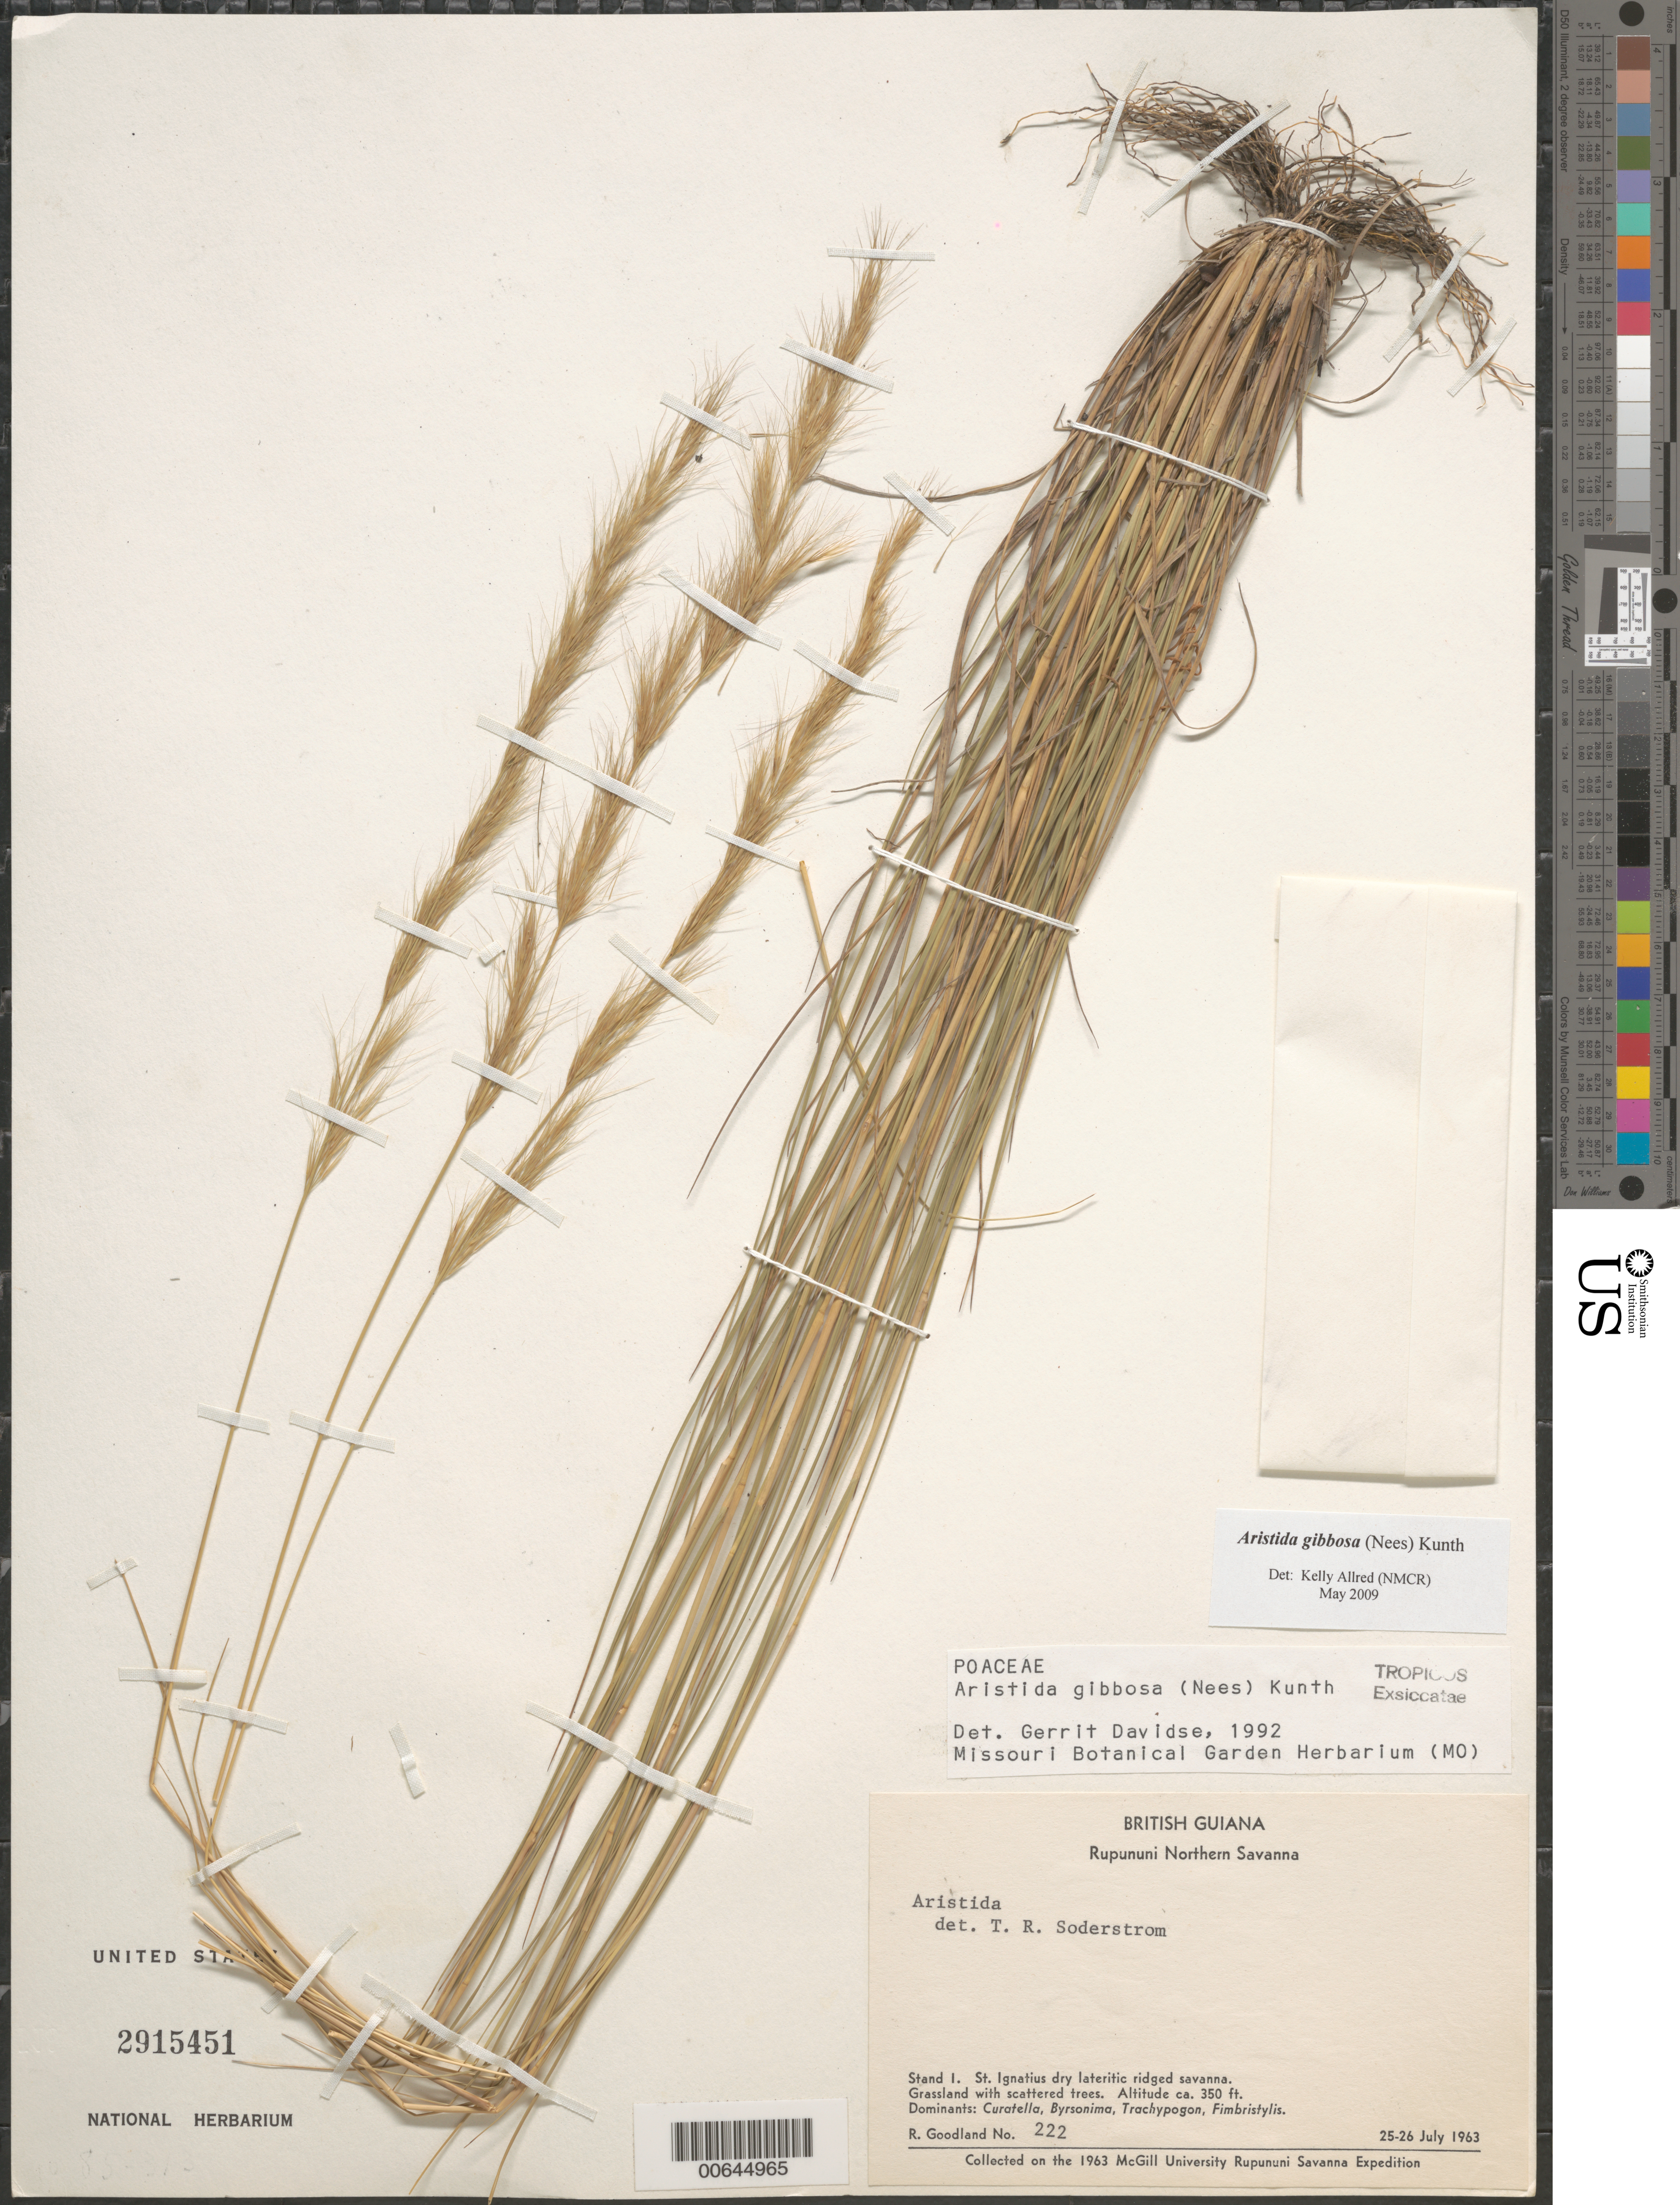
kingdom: Plantae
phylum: Tracheophyta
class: Liliopsida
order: Poales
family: Poaceae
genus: Aristida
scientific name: Aristida gibbosa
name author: (Nees) Kunth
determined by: Judziewicz, E. J.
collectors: R. Goodland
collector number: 222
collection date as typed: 25-Jul-63 to 26-Jul-63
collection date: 1963-07-25/1963-07-26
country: Guyana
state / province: U. Takutu-U. Essequibo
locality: Rupununi Northern Savanna, St. Ignatius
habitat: Dry lateritic ridged savanna. Grassland with scattered trees. Dominants: Curatella, Byrsonima, Trachypogon, Fimbristylis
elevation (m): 107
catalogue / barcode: US 2915451